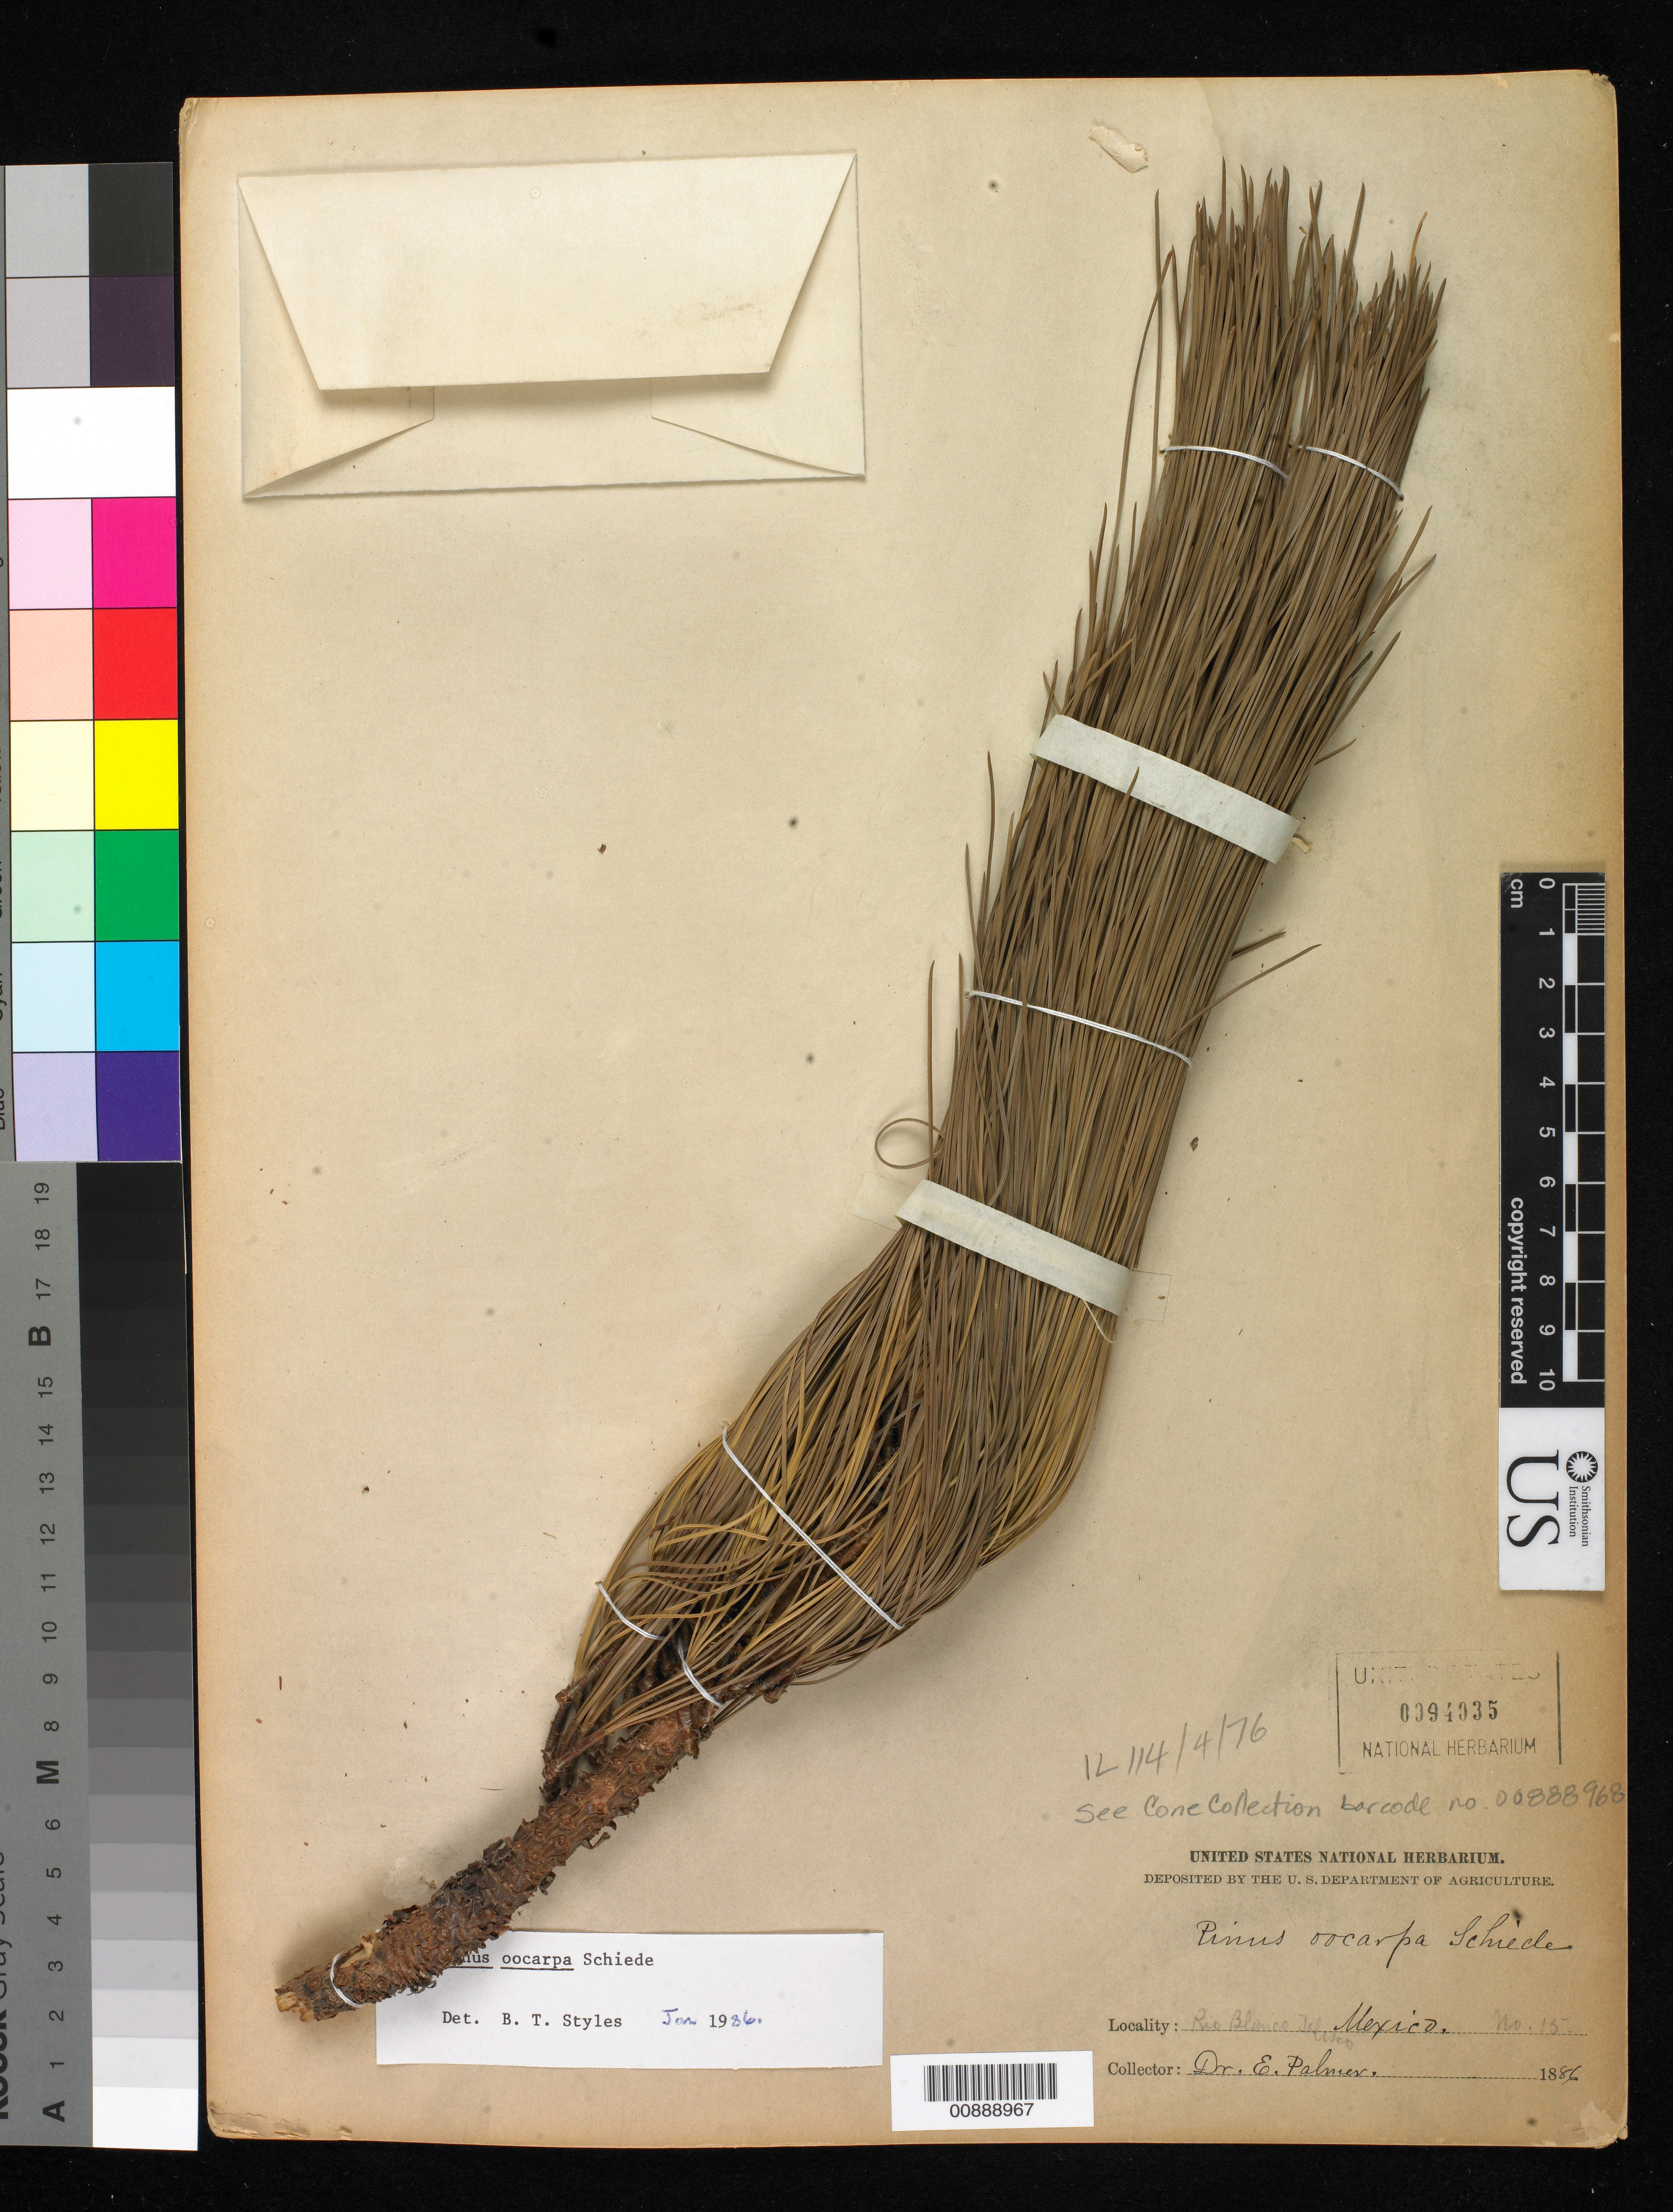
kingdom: Plantae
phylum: Tracheophyta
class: Pinopsida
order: Pinales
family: Pinaceae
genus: Pinus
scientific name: Pinus oocarpa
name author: Schiede ex Schltdl.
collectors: E. Palmer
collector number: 15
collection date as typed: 1886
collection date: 1886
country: Mexico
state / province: Jalisco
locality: Río Blanco, Jalisco.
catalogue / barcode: US 94035